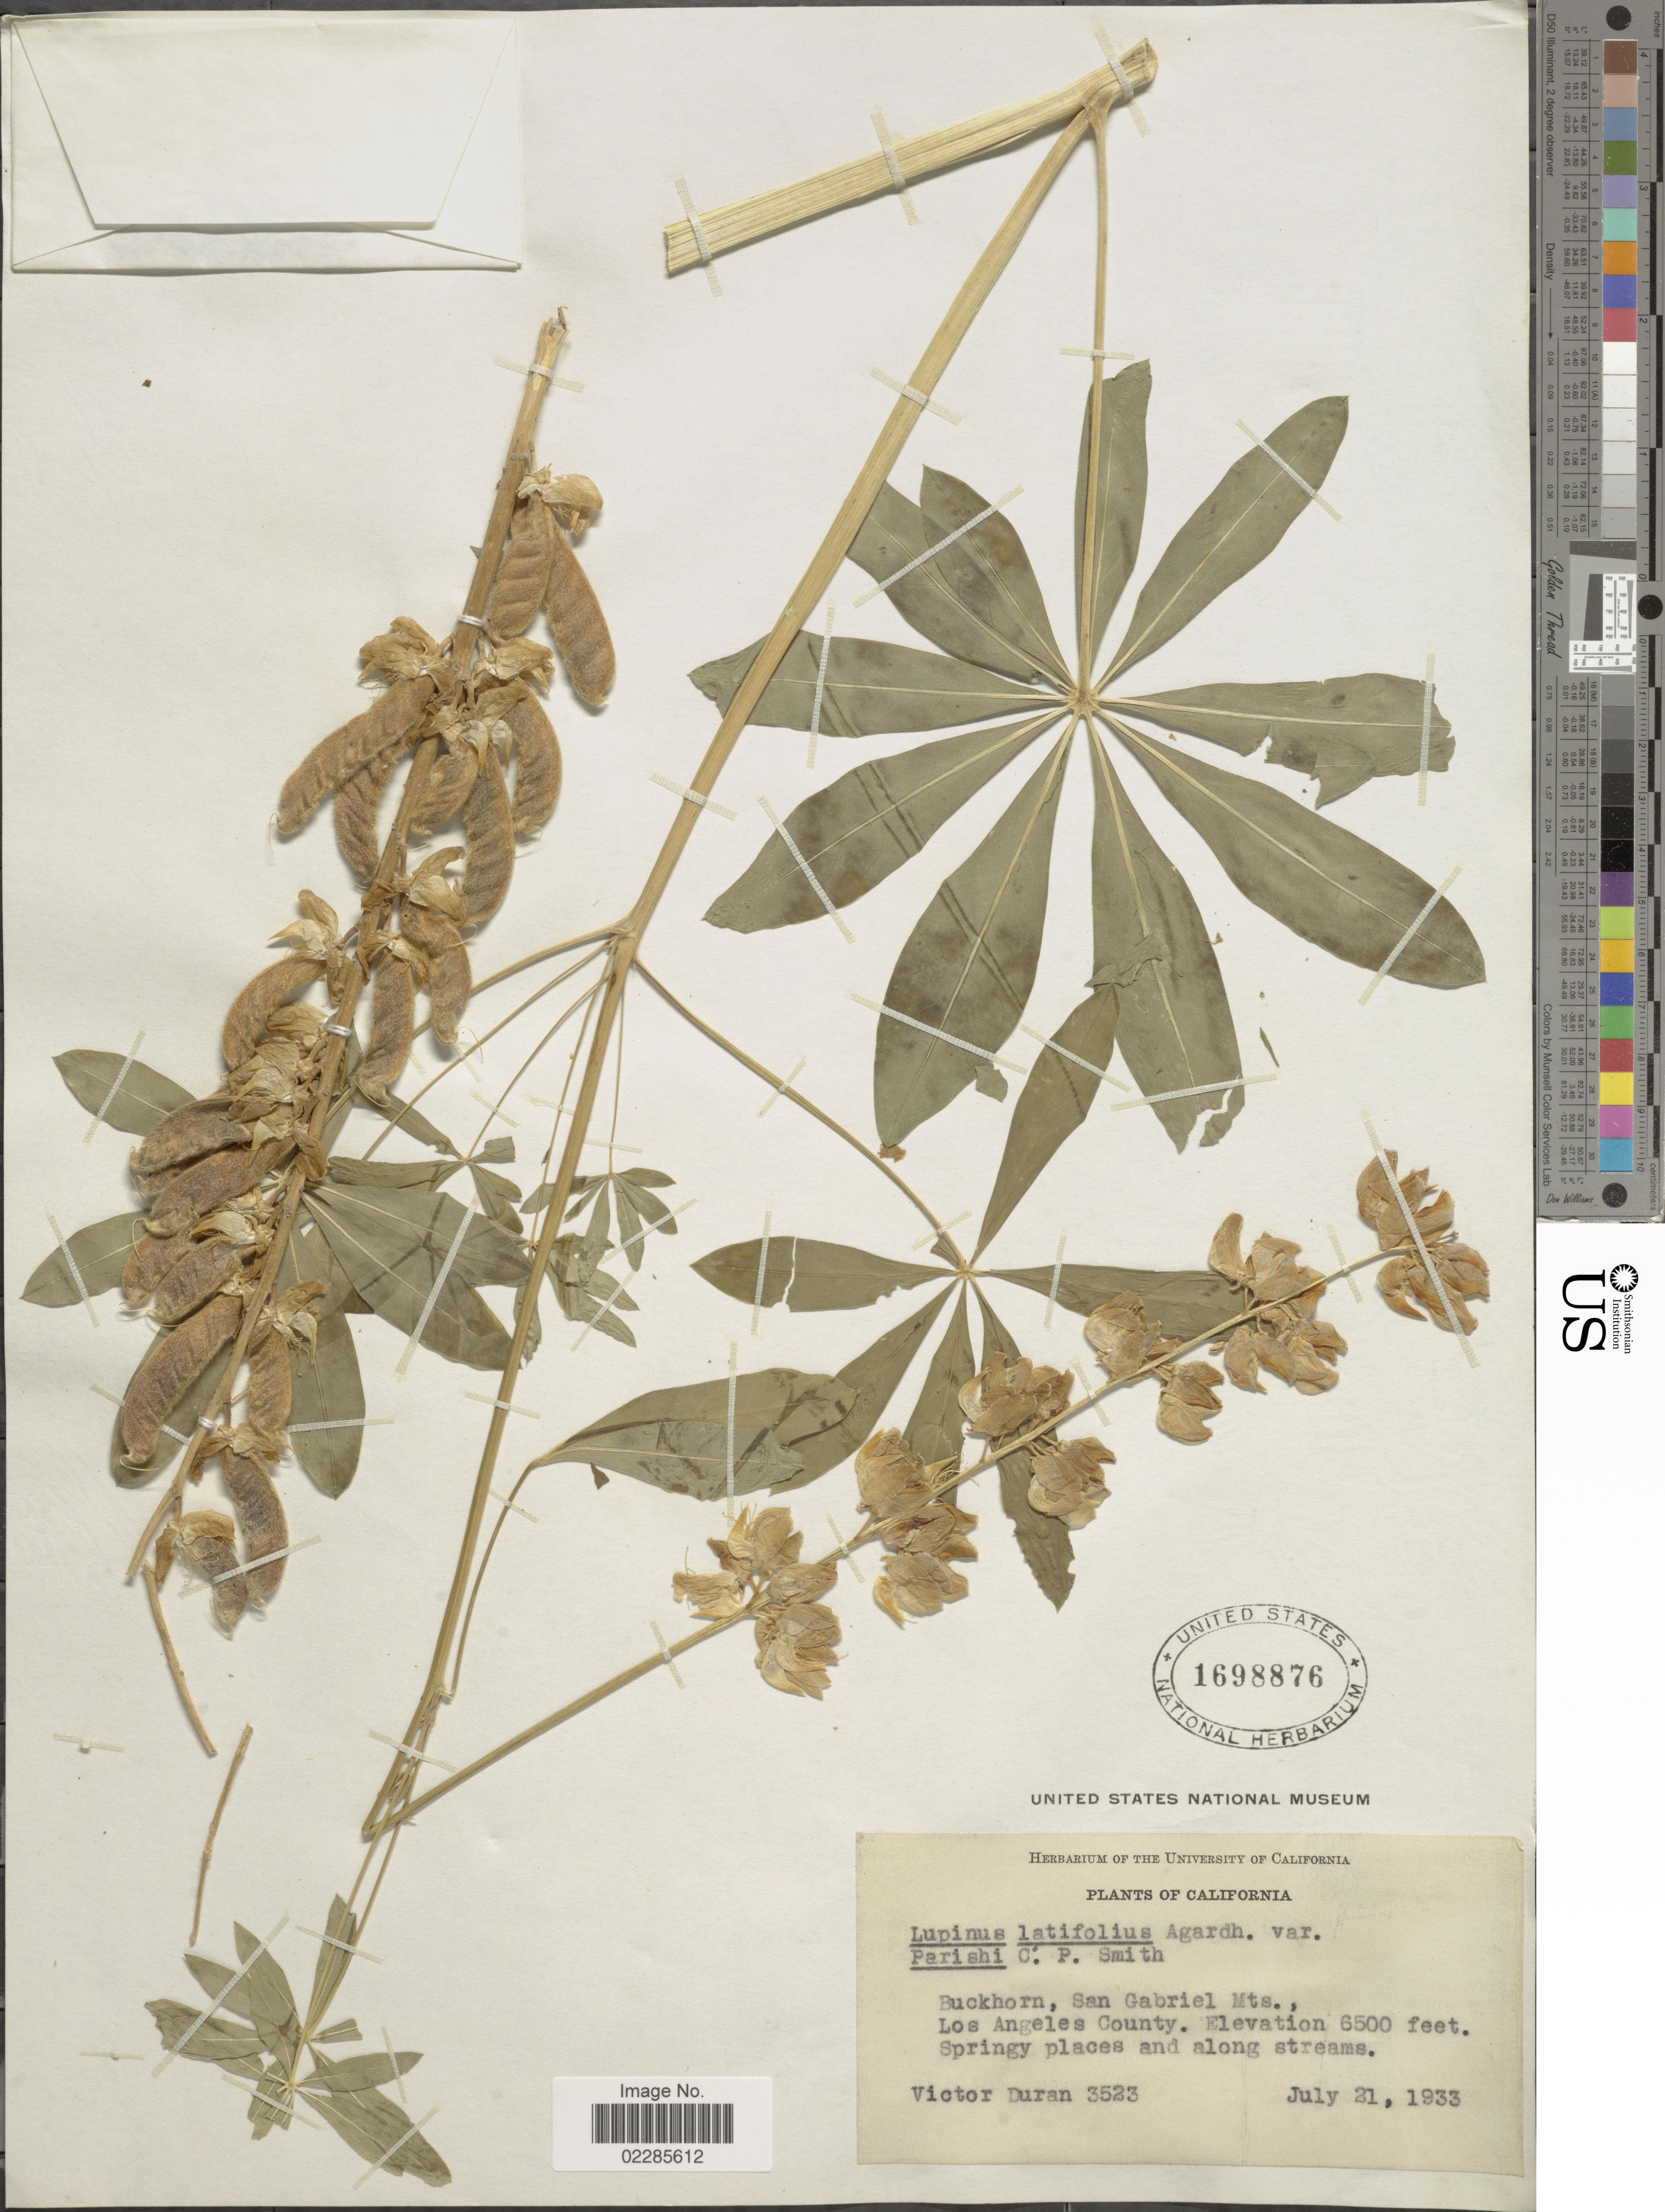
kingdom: Plantae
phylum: Tracheophyta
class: Magnoliopsida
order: Fabales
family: Fabaceae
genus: Lupinus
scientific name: Lupinus latifolius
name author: Lindl. ex J. Agardh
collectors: V. Duran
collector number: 3523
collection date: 1933-07-21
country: United States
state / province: California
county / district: Los Angeles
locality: Buckhorn, San Gabriel Mts., Los Angeles County. Springy places and along streams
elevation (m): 1981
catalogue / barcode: US 1698876